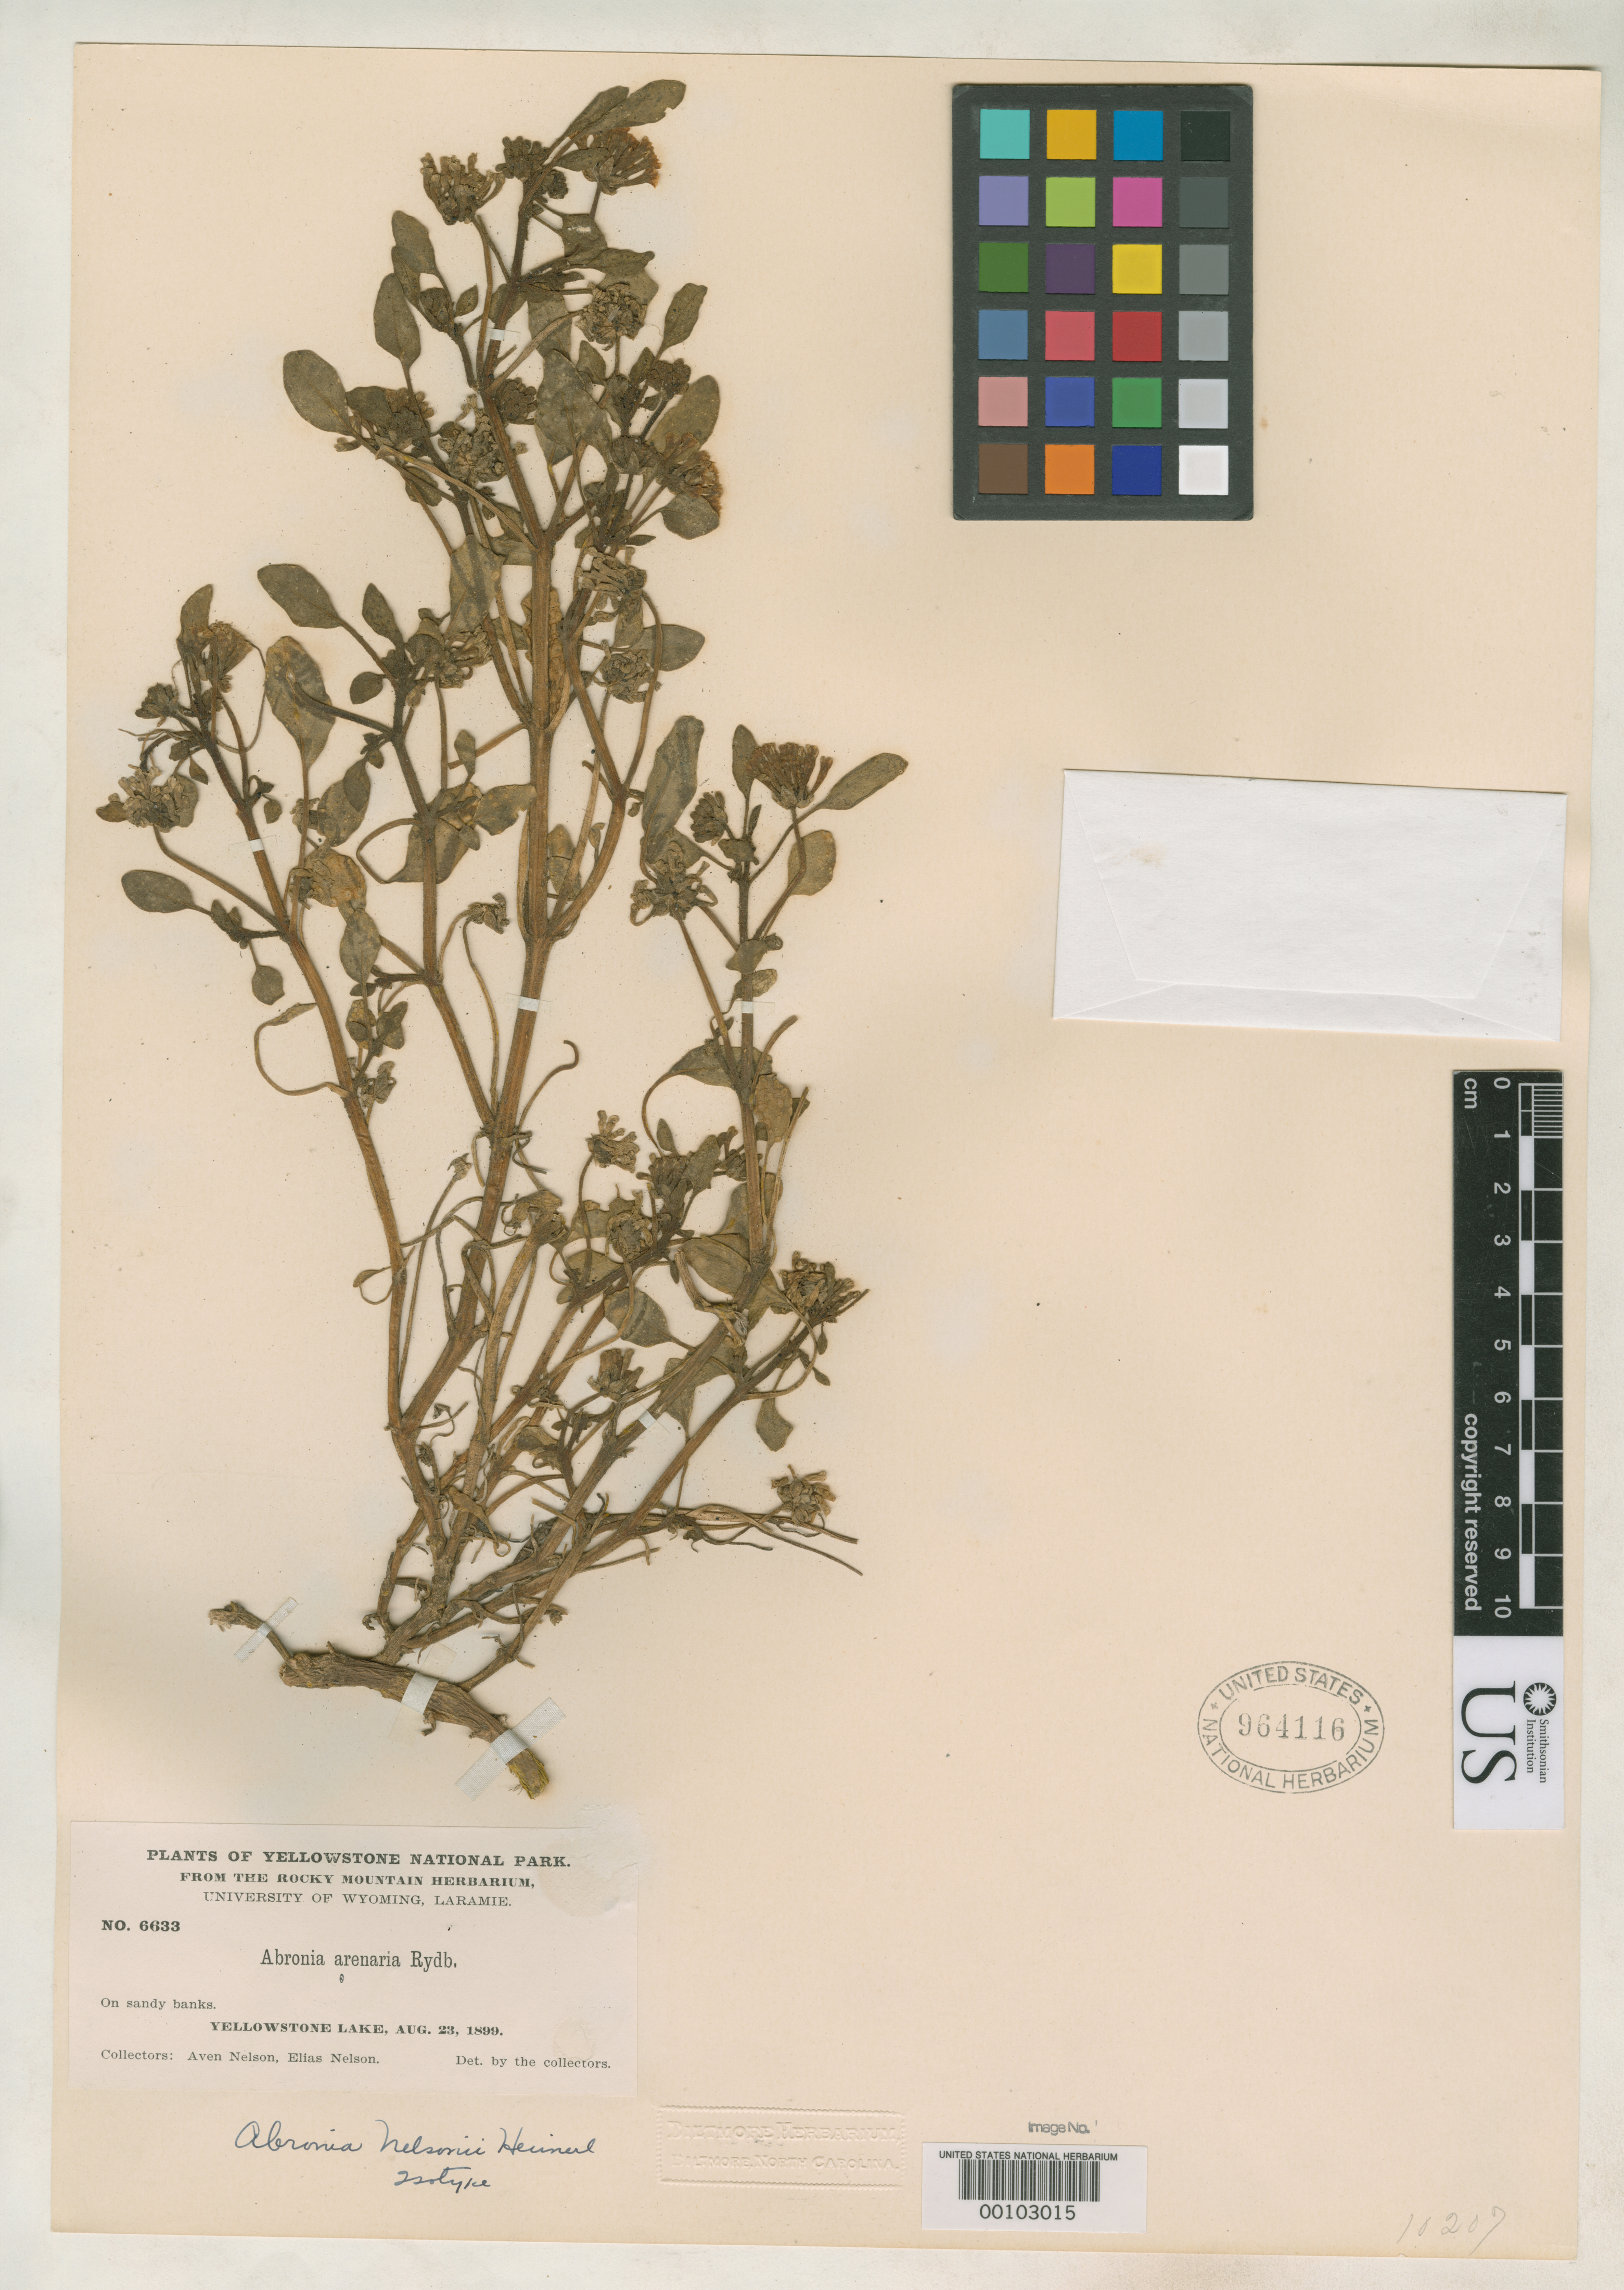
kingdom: Plantae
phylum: Tracheophyta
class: Magnoliopsida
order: Caryophyllales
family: Nyctaginaceae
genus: Abronia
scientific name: Abronia nelsonii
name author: Heimerl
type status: Syntype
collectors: A. Nelson & E. Nelson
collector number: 6633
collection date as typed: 23 Aug 1899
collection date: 1899-08-23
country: United States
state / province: Wyoming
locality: Yellowstone National Park, Yellowstone Lake.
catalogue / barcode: US 964116